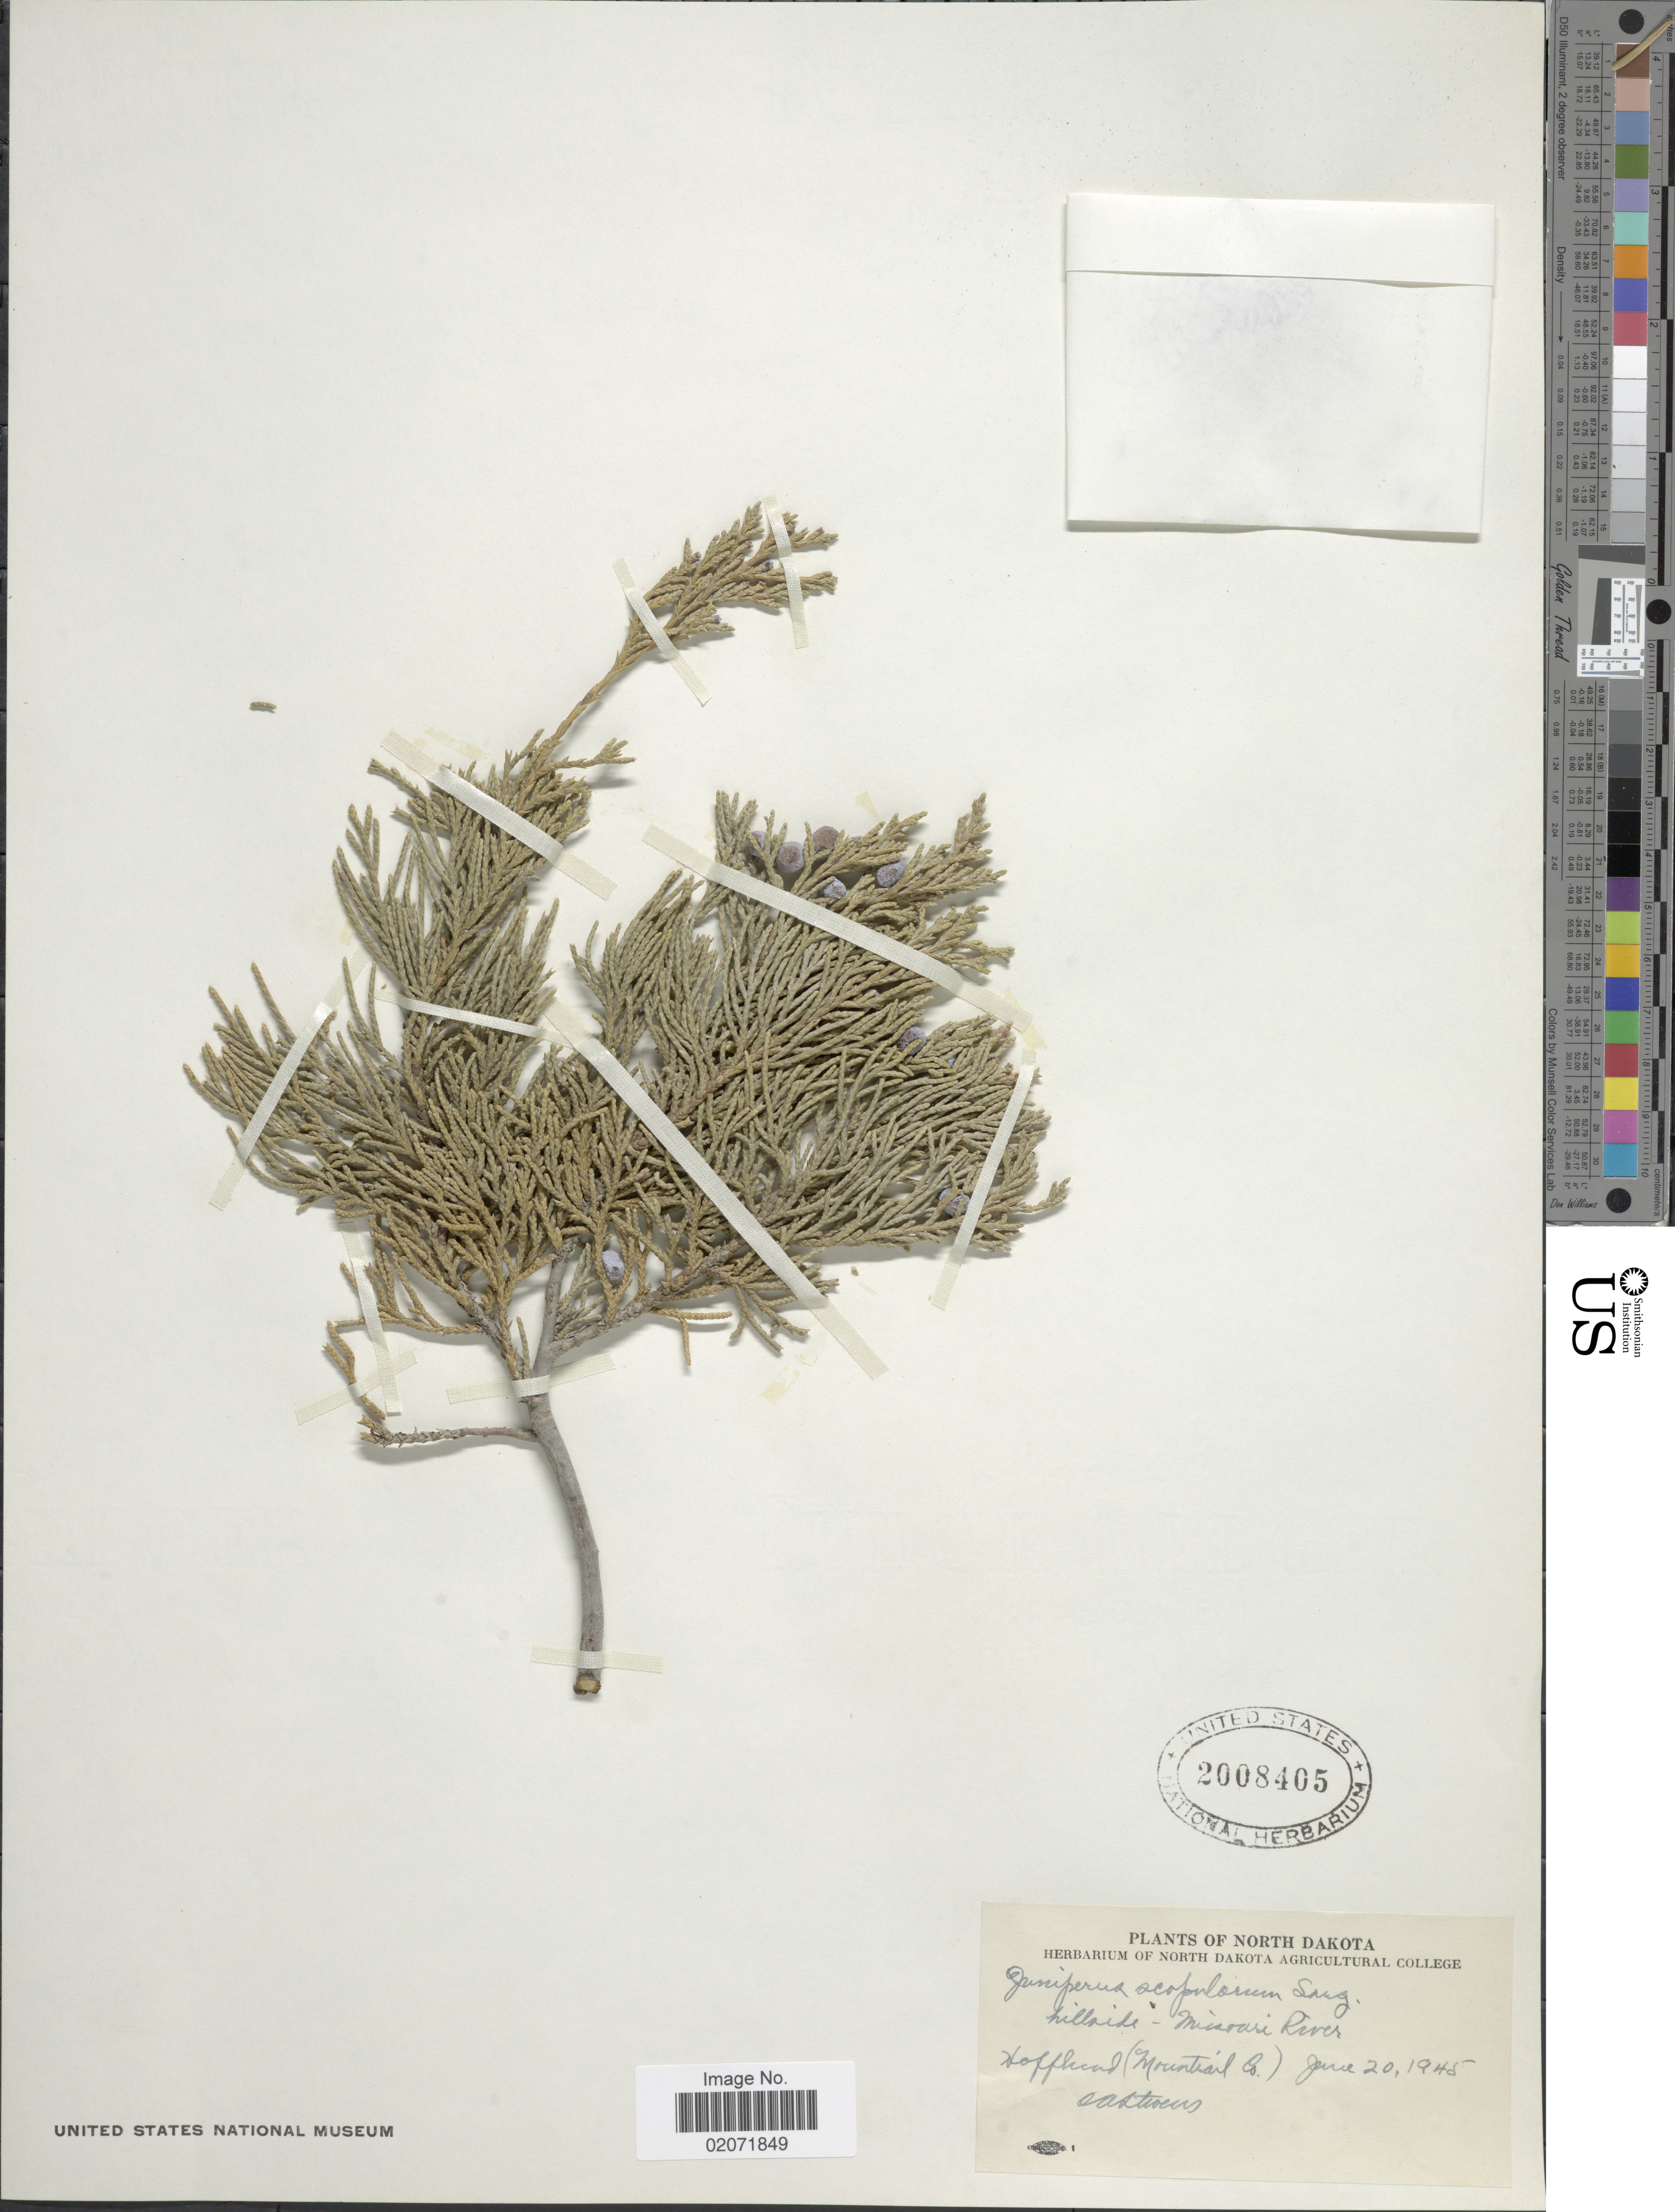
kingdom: Plantae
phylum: Tracheophyta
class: Pinopsida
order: Pinales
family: Cupressaceae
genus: Juniperus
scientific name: Juniperus scopulorum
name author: Sarg.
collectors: O. A. Stevens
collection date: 1945-06-20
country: United States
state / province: North Dakota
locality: Hillsides - Missouri River, Hoffhead (Mountrail Co)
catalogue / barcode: US 2008405